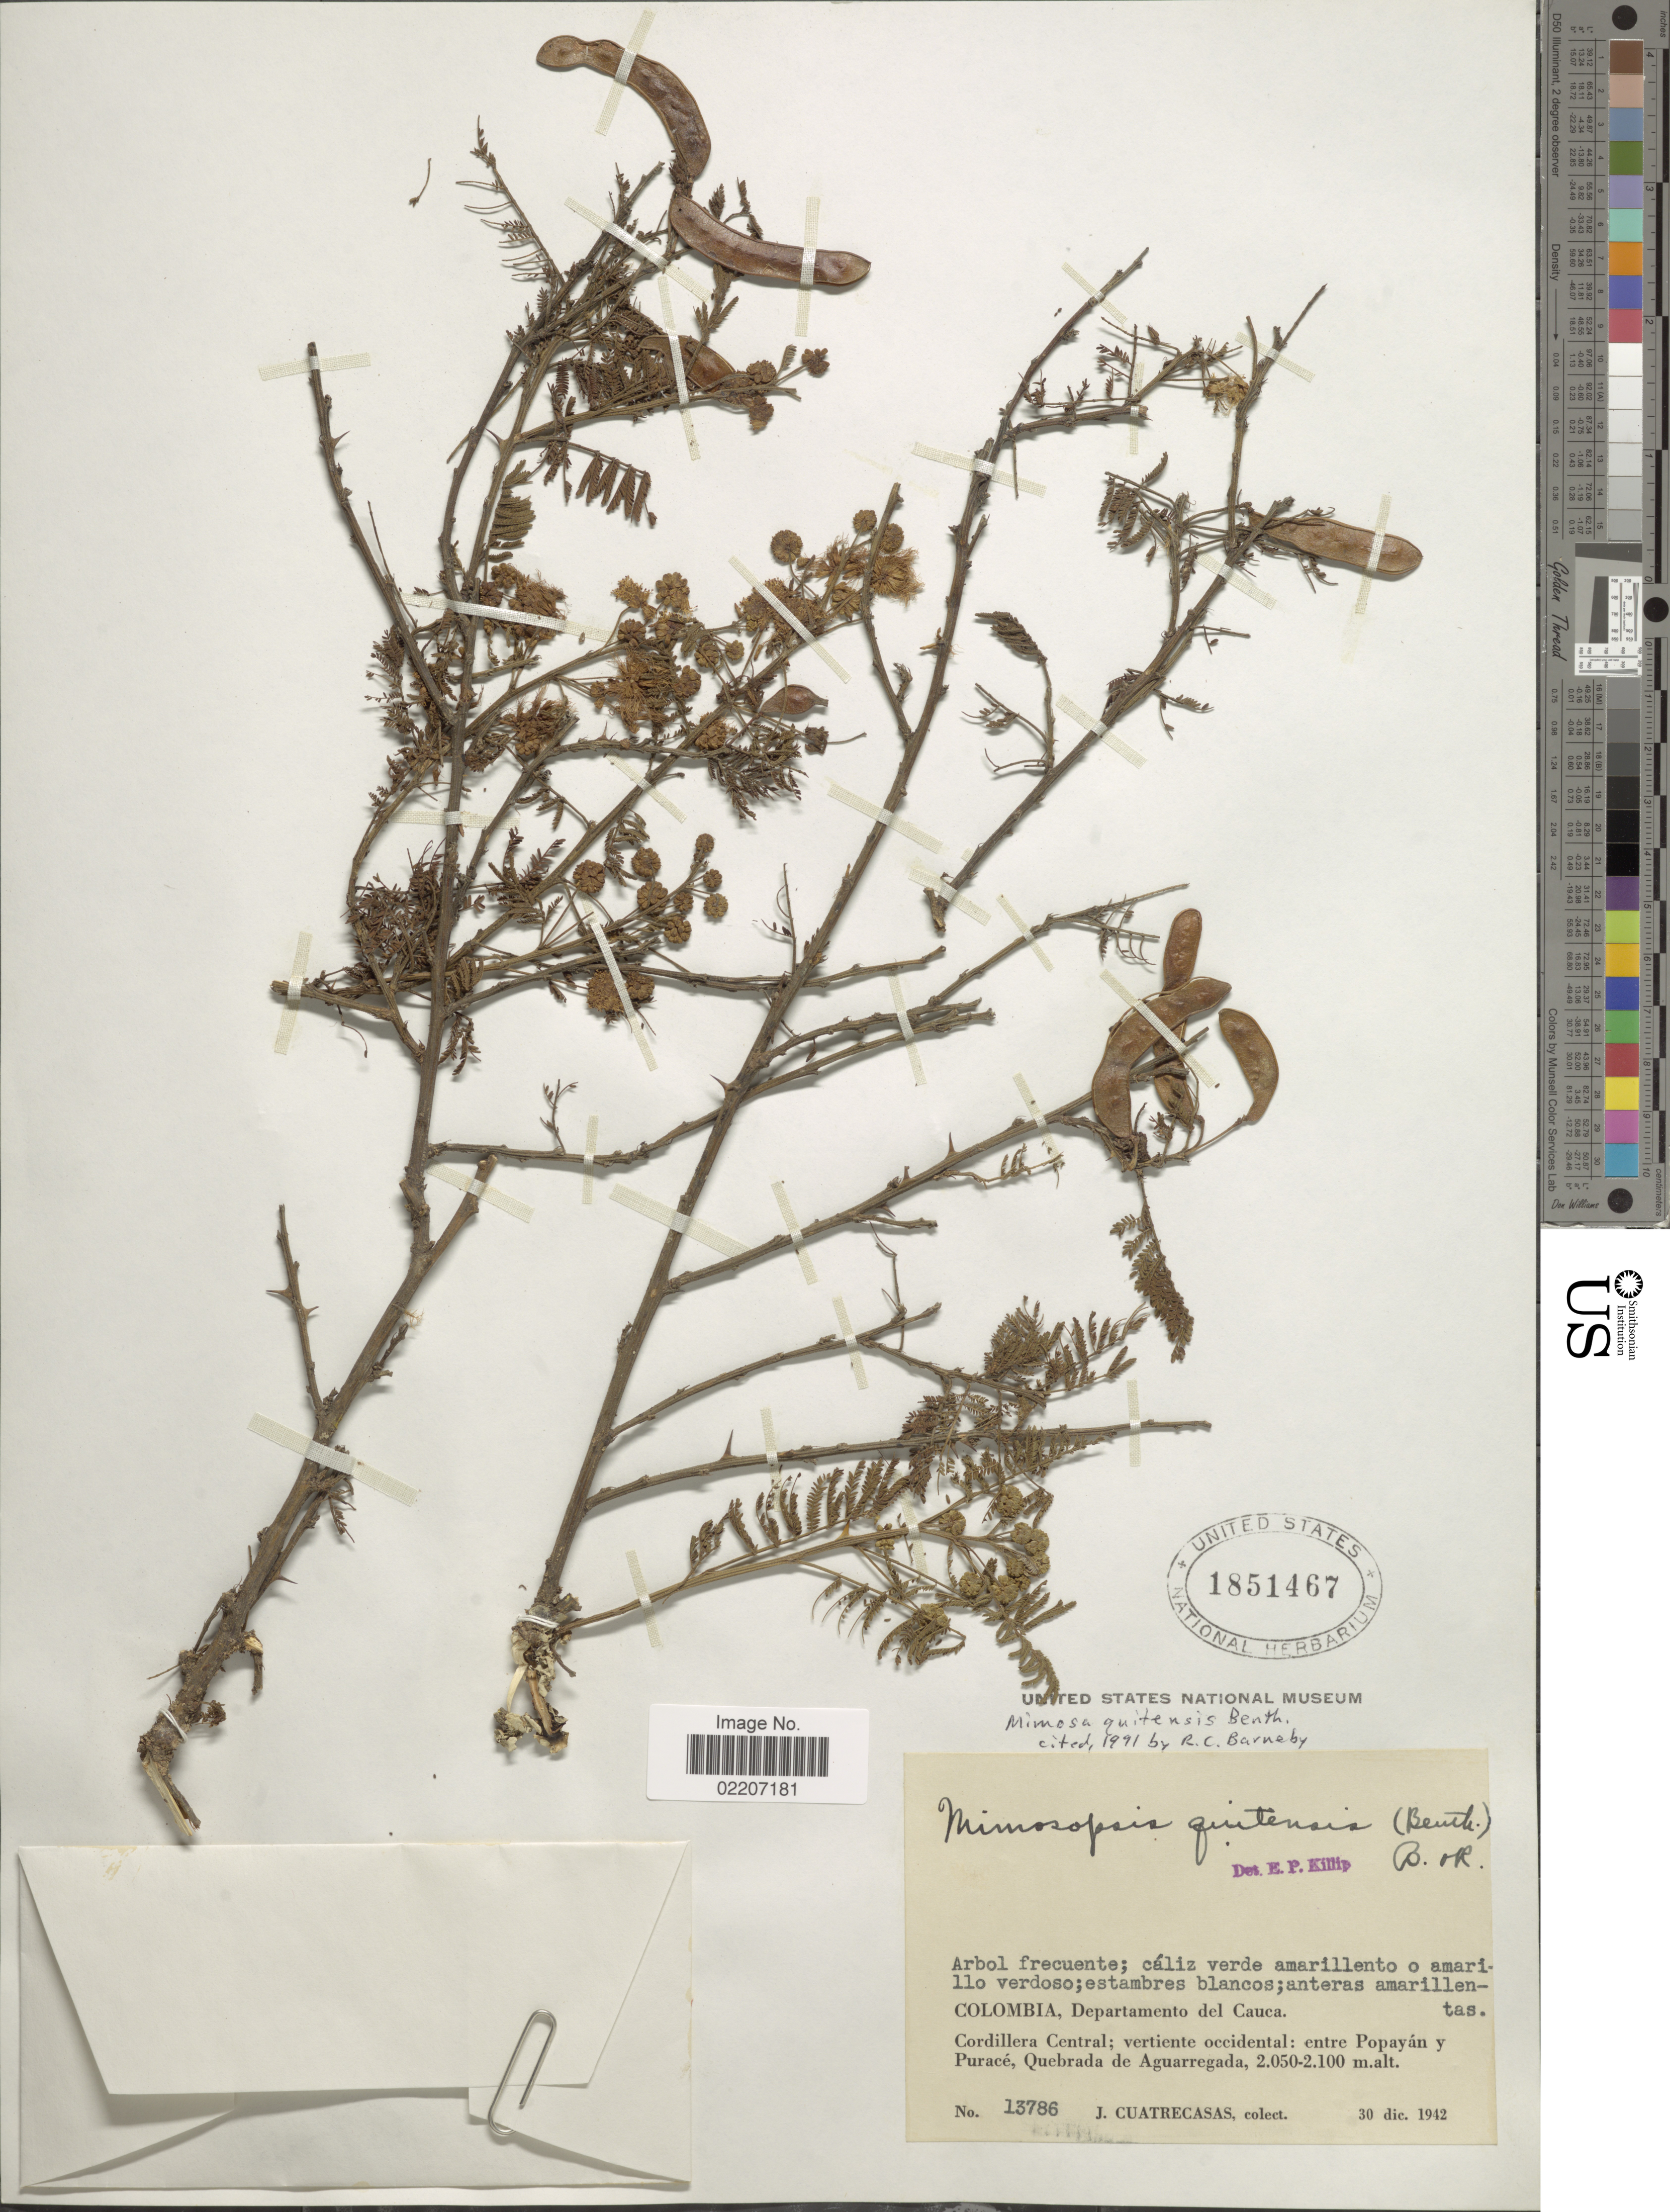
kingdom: Plantae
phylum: Tracheophyta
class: Magnoliopsida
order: Fabales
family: Fabaceae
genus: Mimosa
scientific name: Mimosa quitensis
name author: Benth.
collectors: J. Cuatrecasas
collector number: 13786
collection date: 1942-12-30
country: Colombia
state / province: Cauca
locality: Departamento del Caica, Cordillera Central, vertiente occidental, entre Popayan y Purace, Quebrada de Aguarregada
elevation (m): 2050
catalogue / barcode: US 1851467